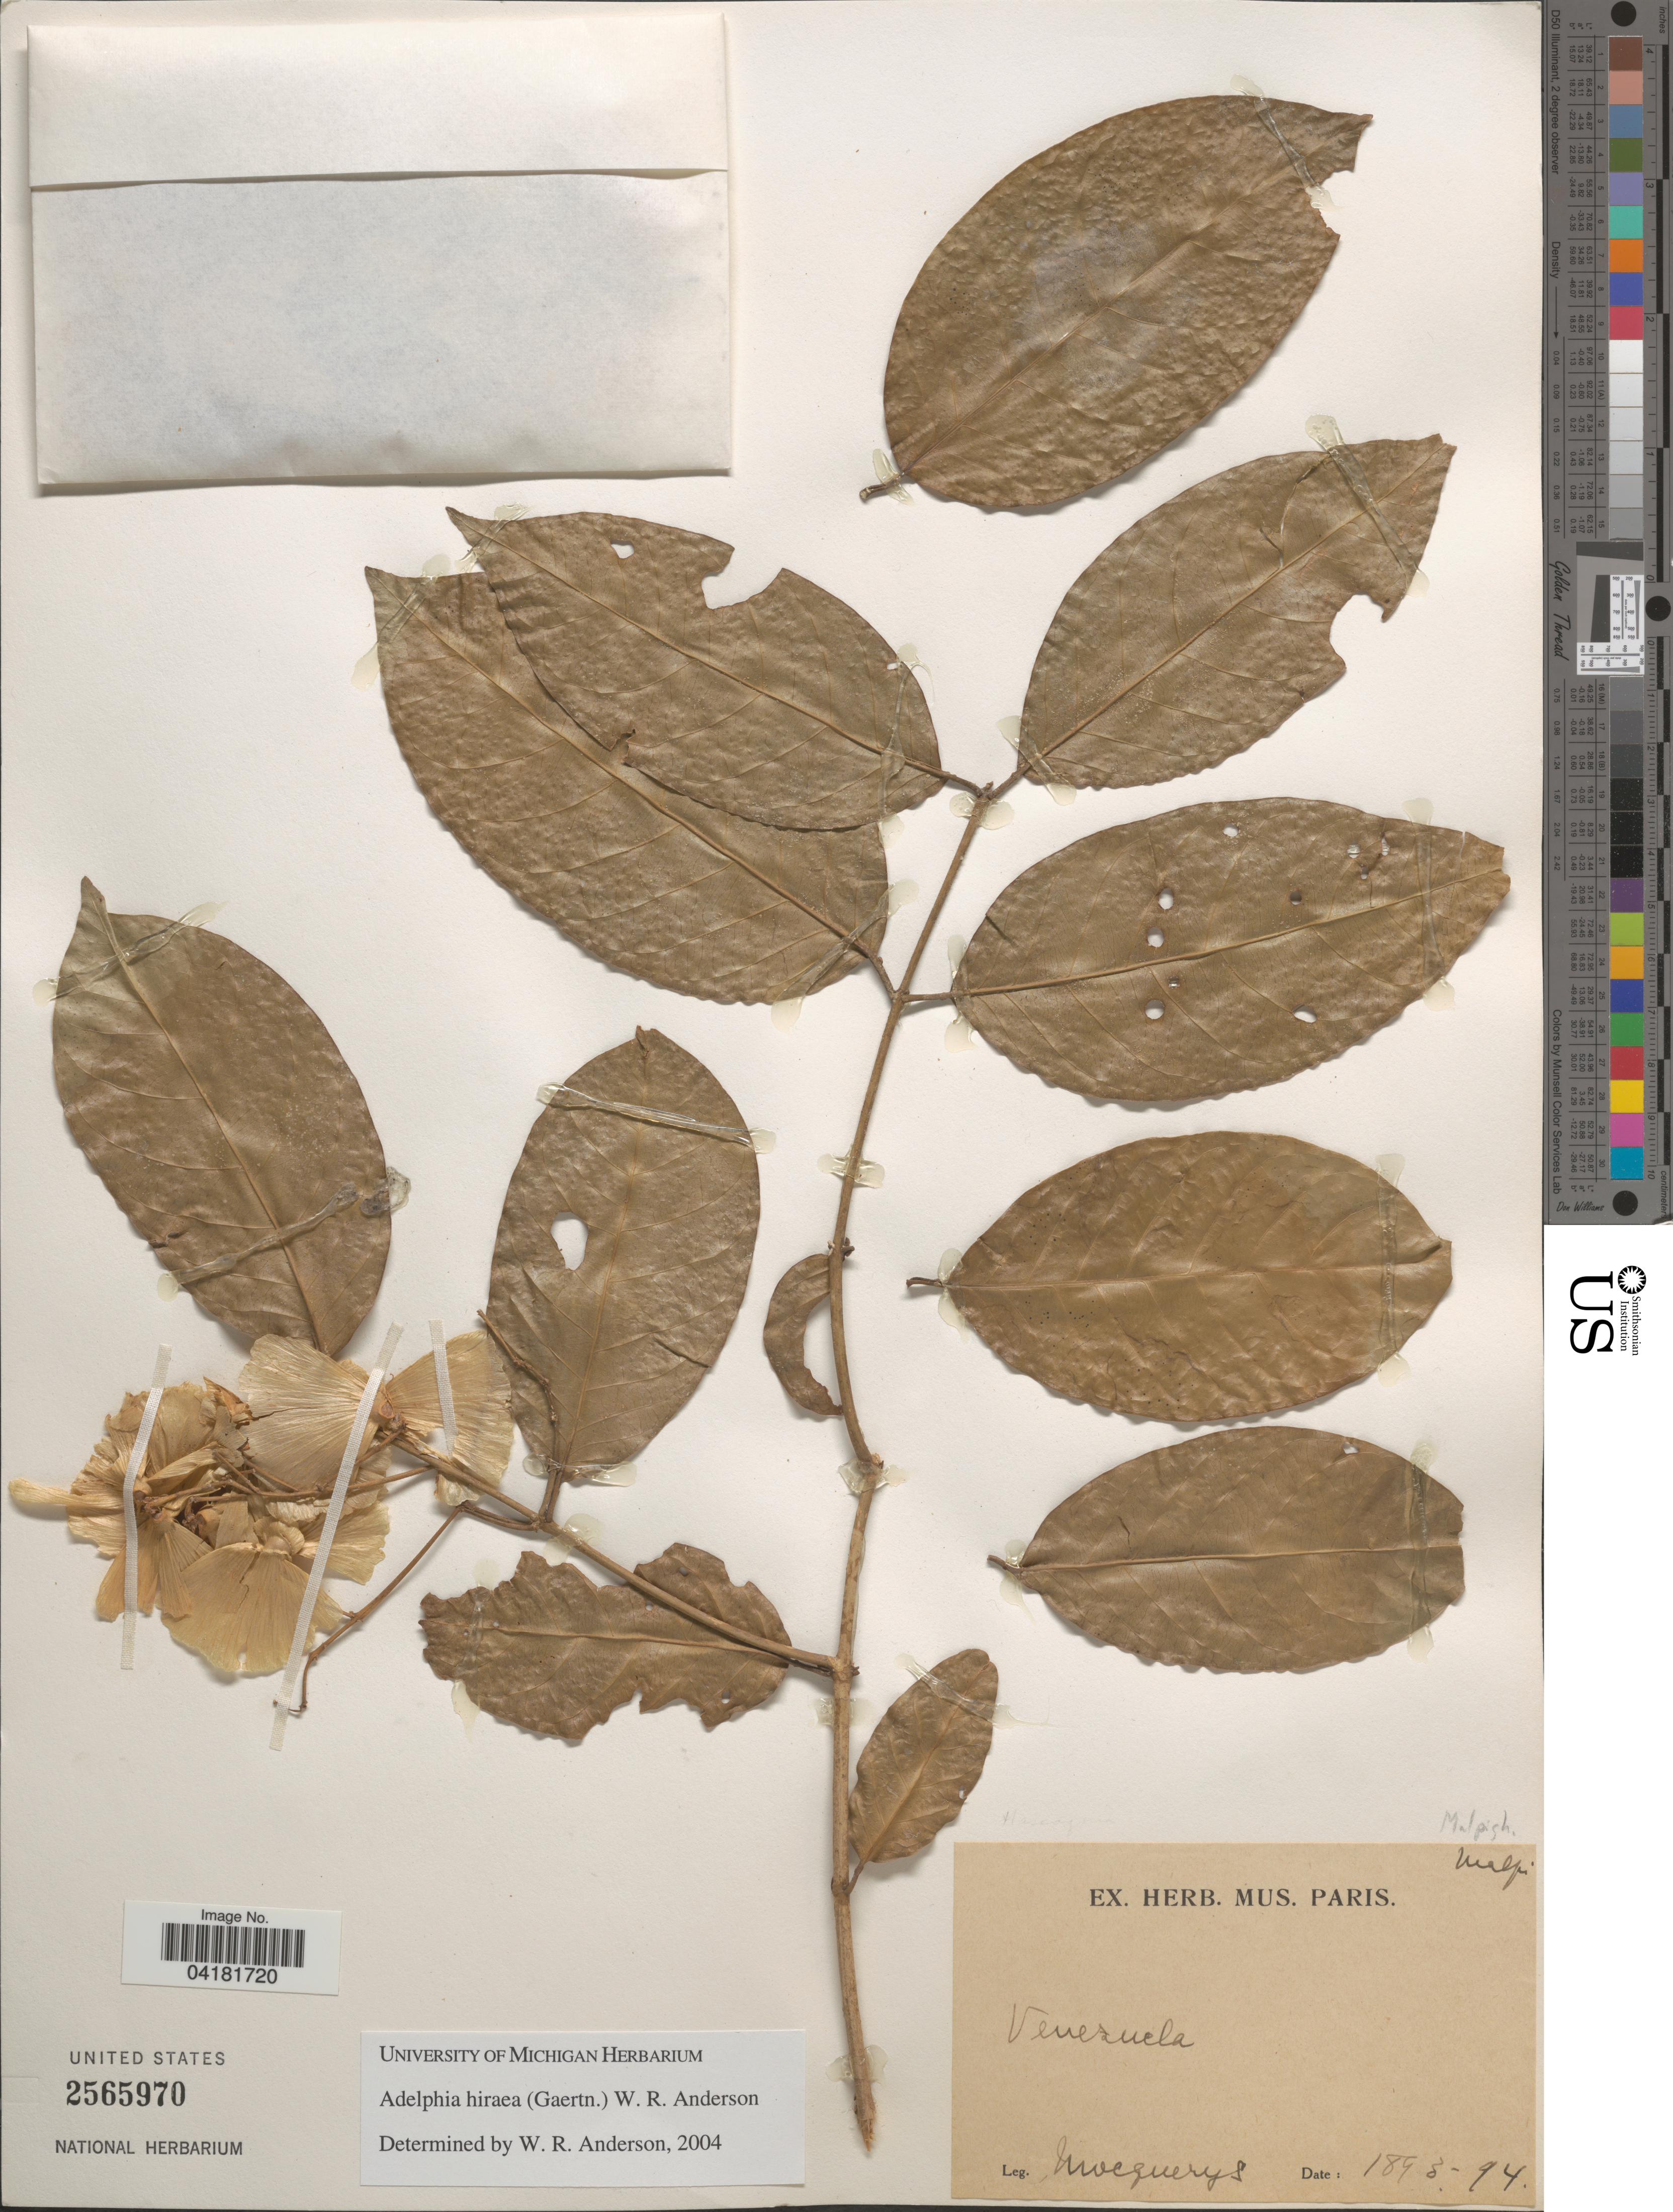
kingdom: Plantae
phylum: Tracheophyta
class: Magnoliopsida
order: Malpighiales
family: Malpighiaceae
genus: Adelphia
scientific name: Adelphia hiraea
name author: (Gaertn.) W.R. Anderson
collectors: A. Mocquerys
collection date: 1893/1894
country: Venezuela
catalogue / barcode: US 2565970